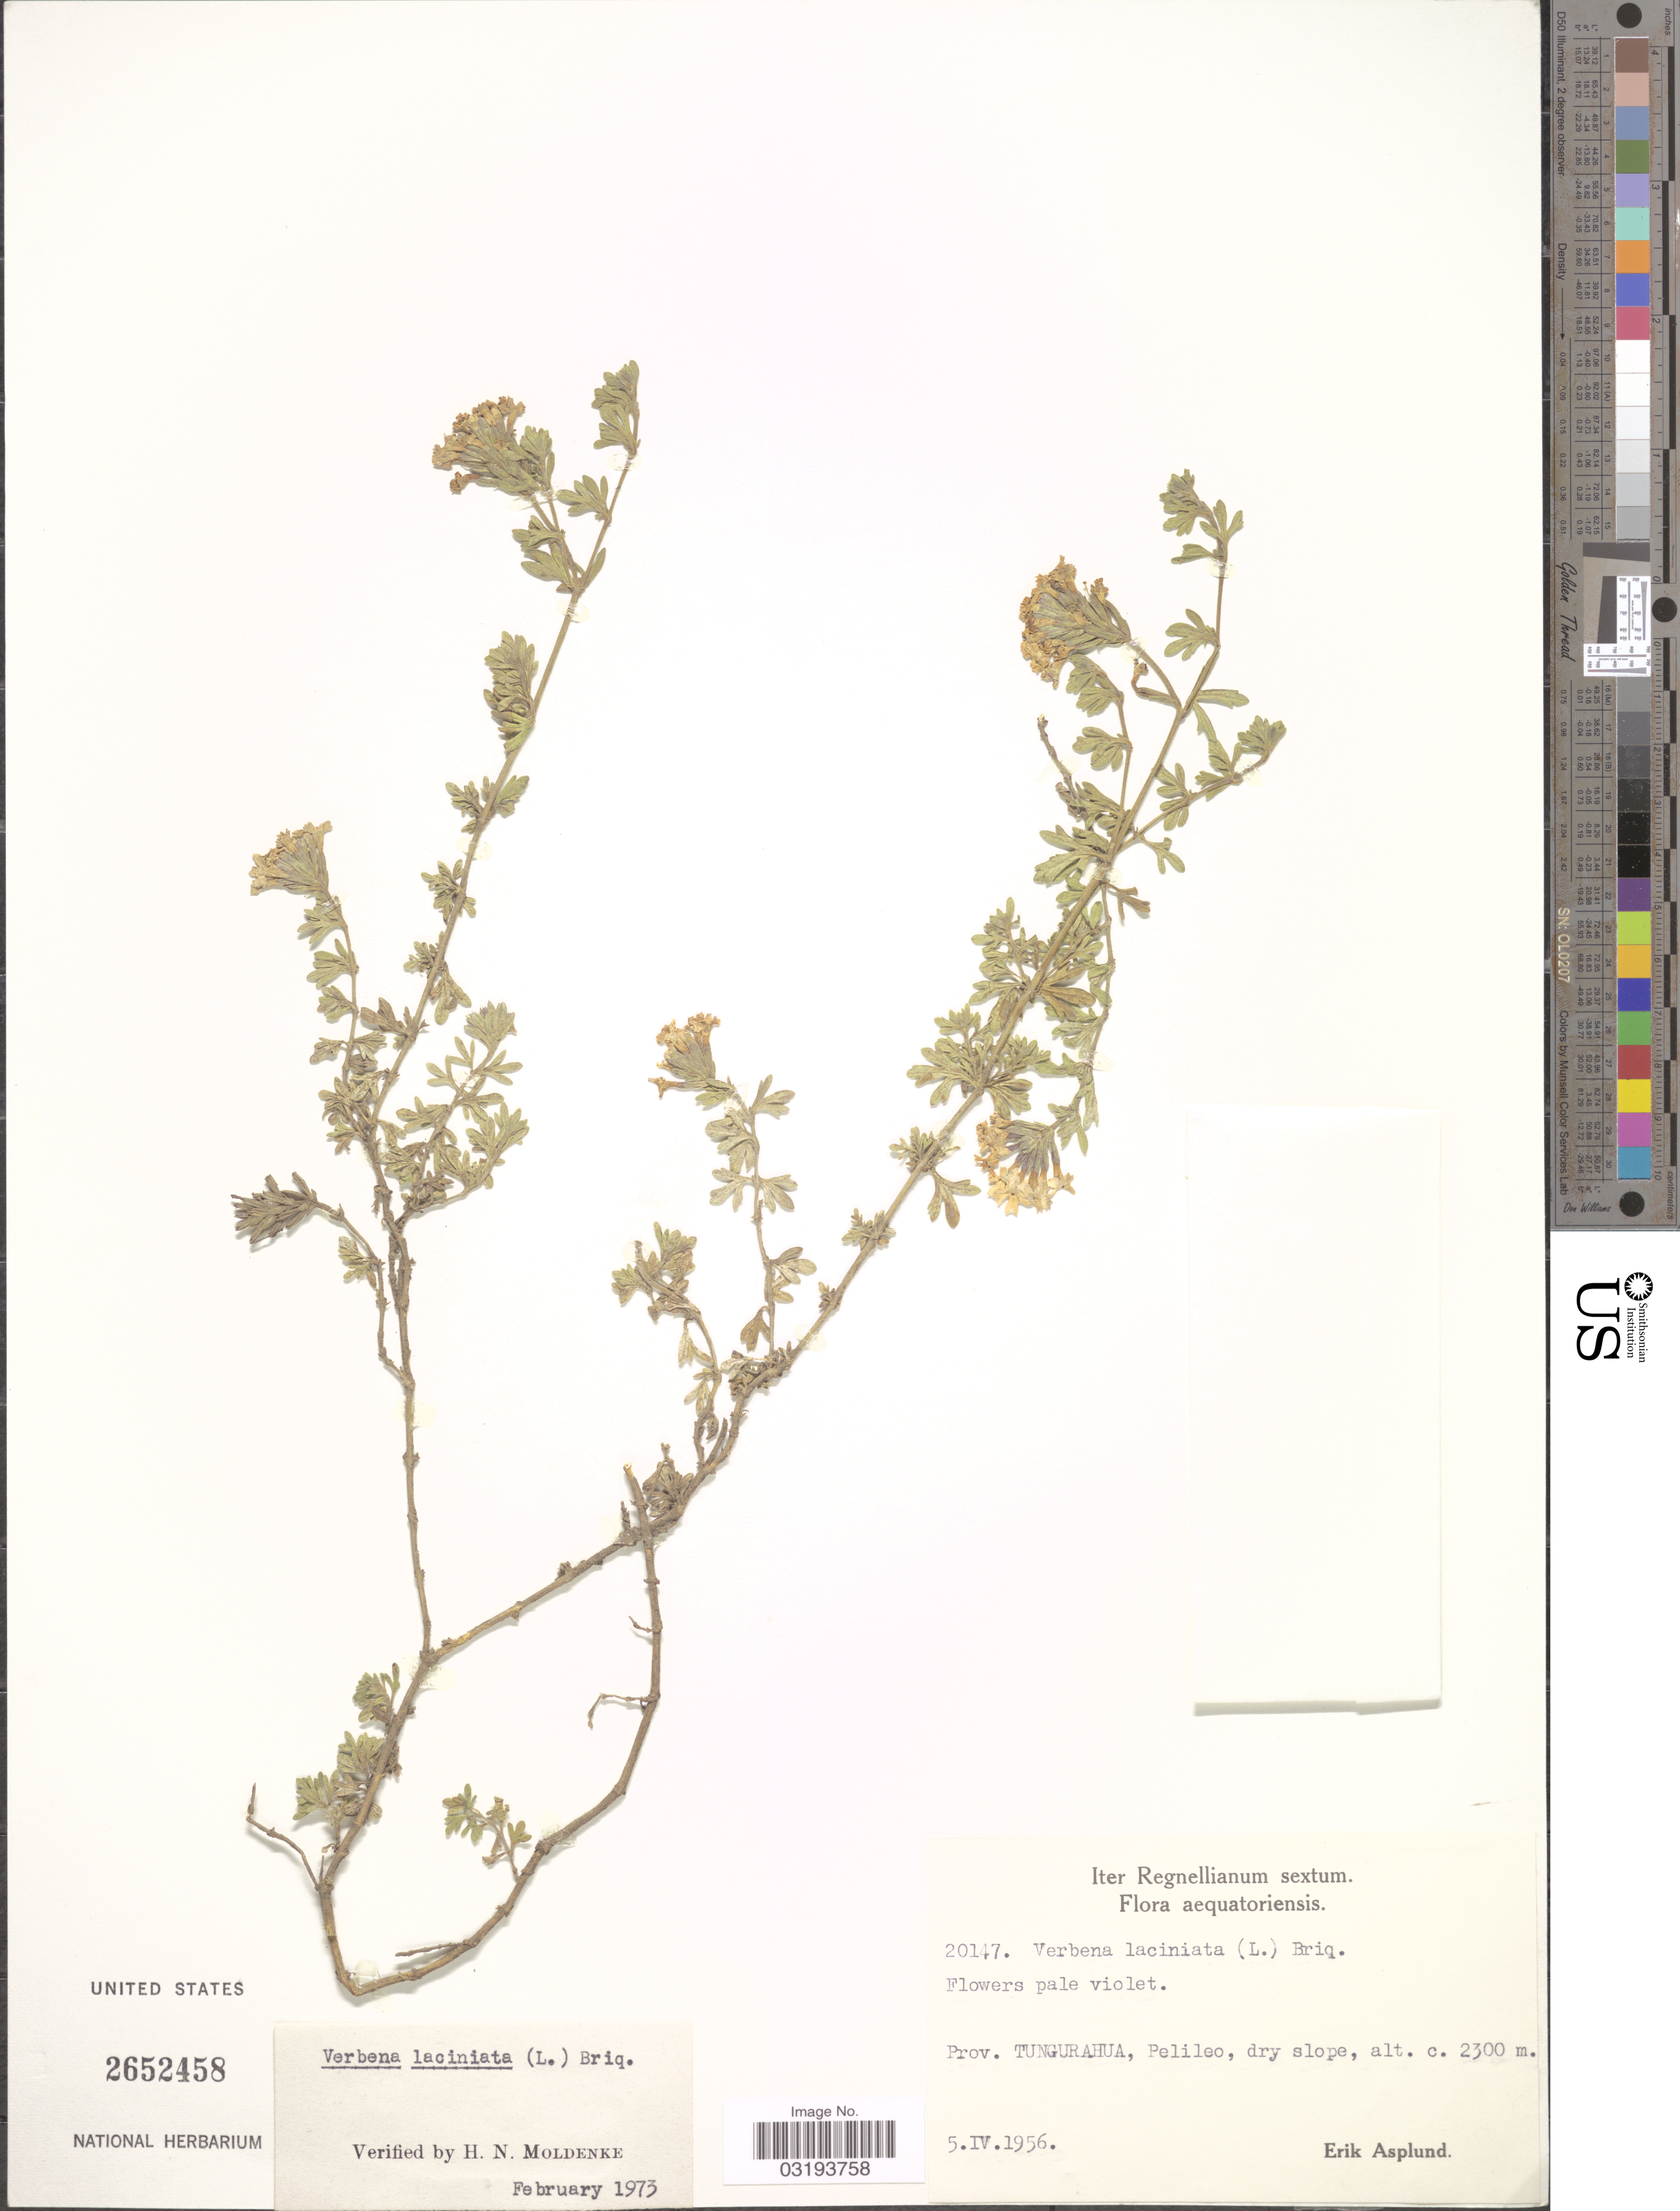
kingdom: Plantae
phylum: Tracheophyta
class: Magnoliopsida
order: Lamiales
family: Verbenaceae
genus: Verbena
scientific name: Verbena laciniata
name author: (L.) Briq.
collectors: E. Asplund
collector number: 20147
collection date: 1956-04-05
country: Ecuador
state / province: Tungurahua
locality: Pelileo, dry slope.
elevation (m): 2300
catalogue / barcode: US 2652458